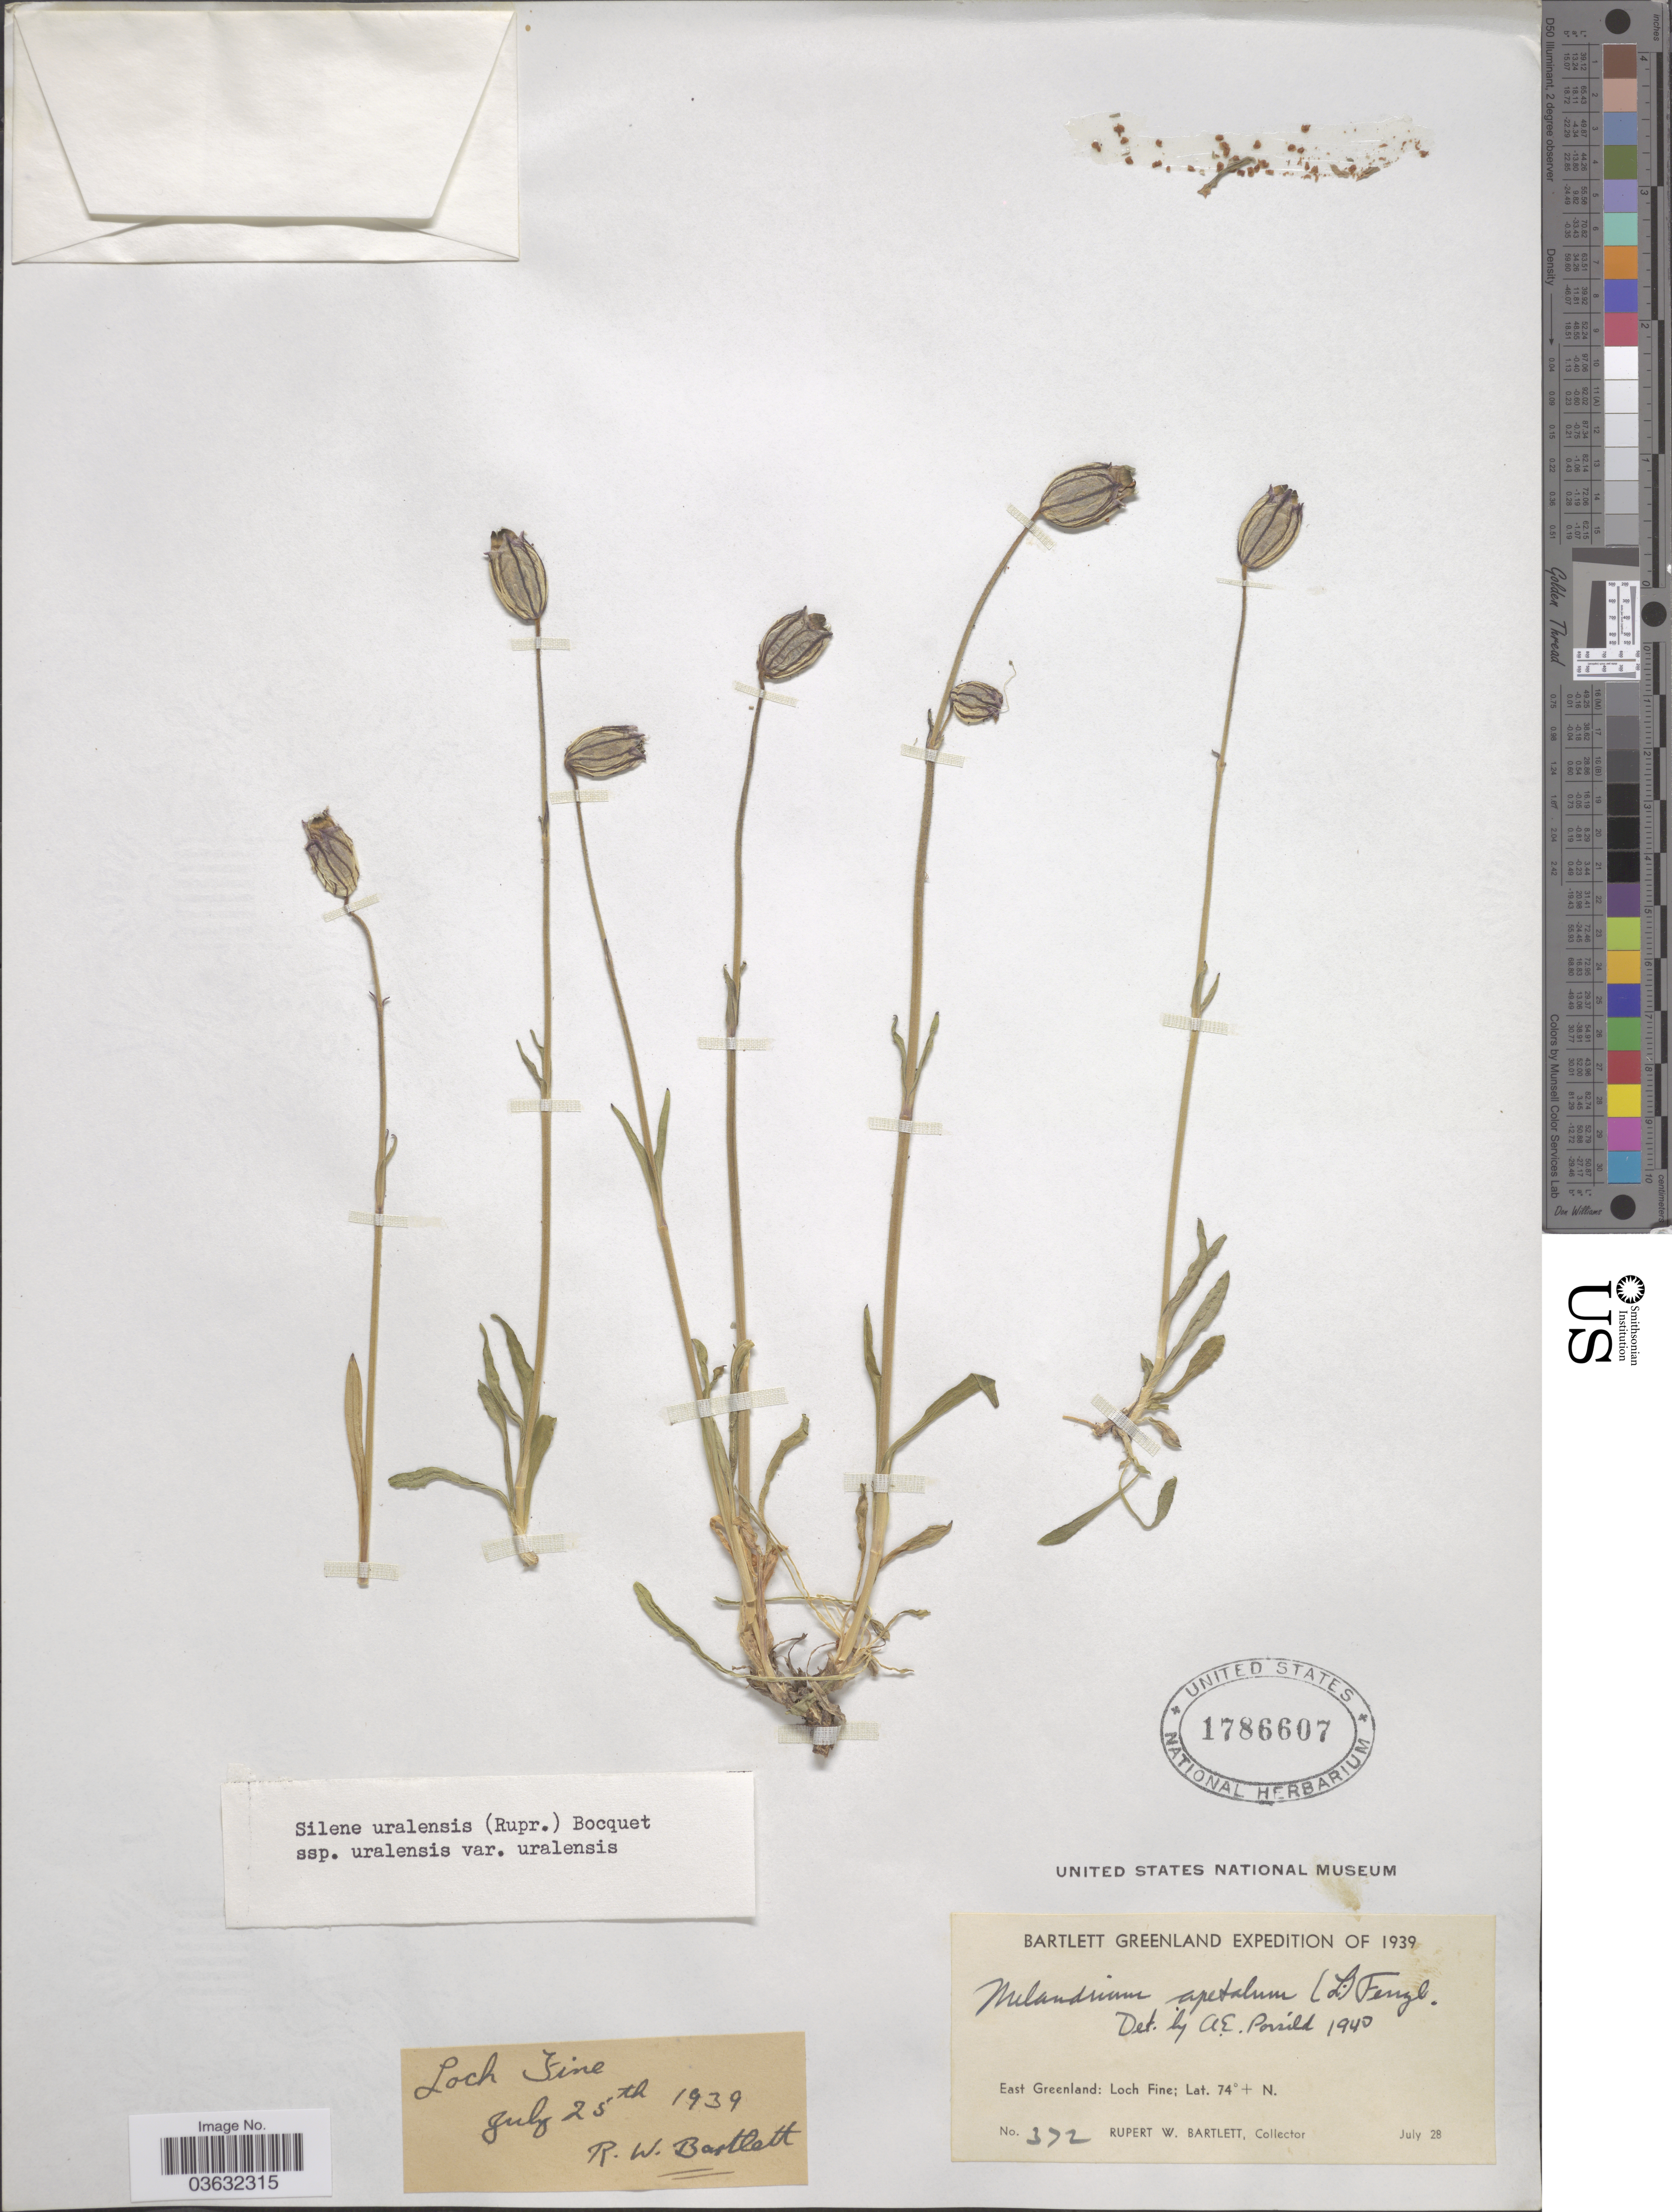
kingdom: Plantae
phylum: Tracheophyta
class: Magnoliopsida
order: Caryophyllales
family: Caryophyllaceae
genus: Silene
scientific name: Silene uralensis subsp. uralensis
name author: (Rupr.) Bocquet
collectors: R. W. Bartlett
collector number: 372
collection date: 1939-07-25/1939-07-28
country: Greenland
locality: East Greenland. Loch Fine.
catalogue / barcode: US 1786607